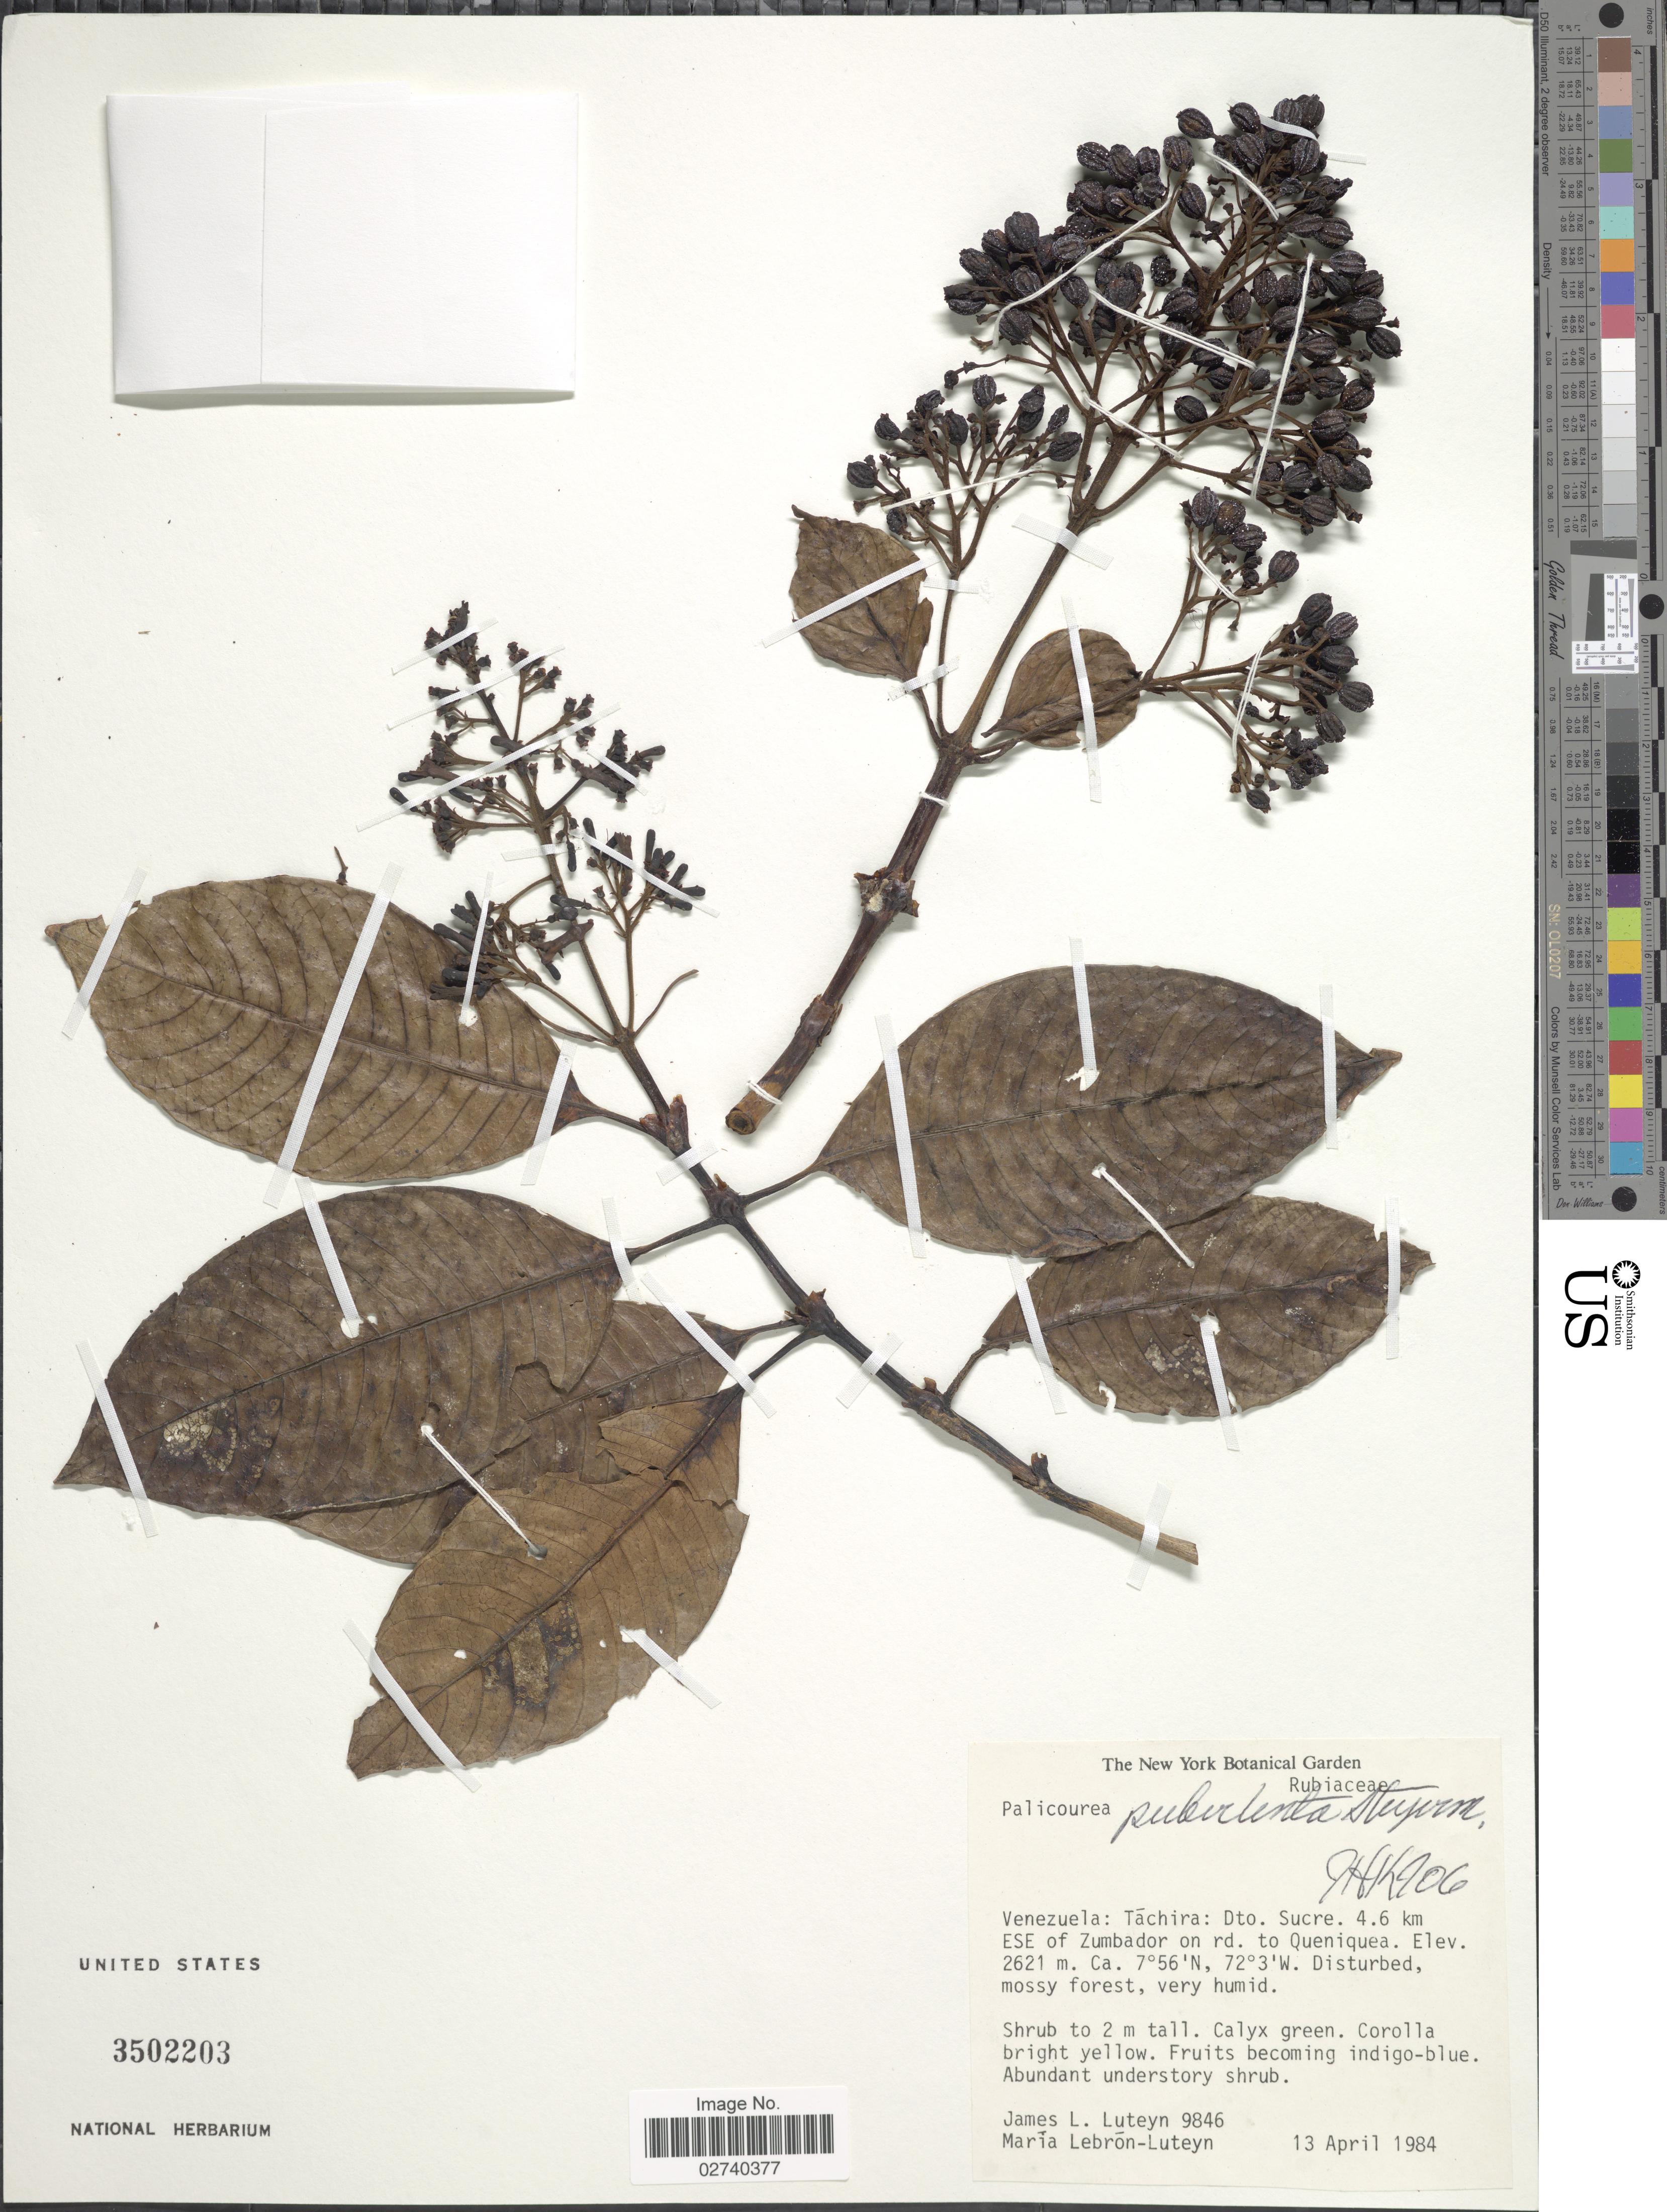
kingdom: Plantae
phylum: Tracheophyta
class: Magnoliopsida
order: Gentianales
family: Rubiaceae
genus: Palicourea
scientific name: Palicourea puberulenta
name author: Steyerm.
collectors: J. L. Luteyn & M. L. Lebrón-Luteyn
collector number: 9846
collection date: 1984-04-13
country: Venezuela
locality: Tachira: Dto. Sucre. 4.6 km ESE of Zumbador on rd. to Queniquea.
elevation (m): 2621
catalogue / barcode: US 3502203